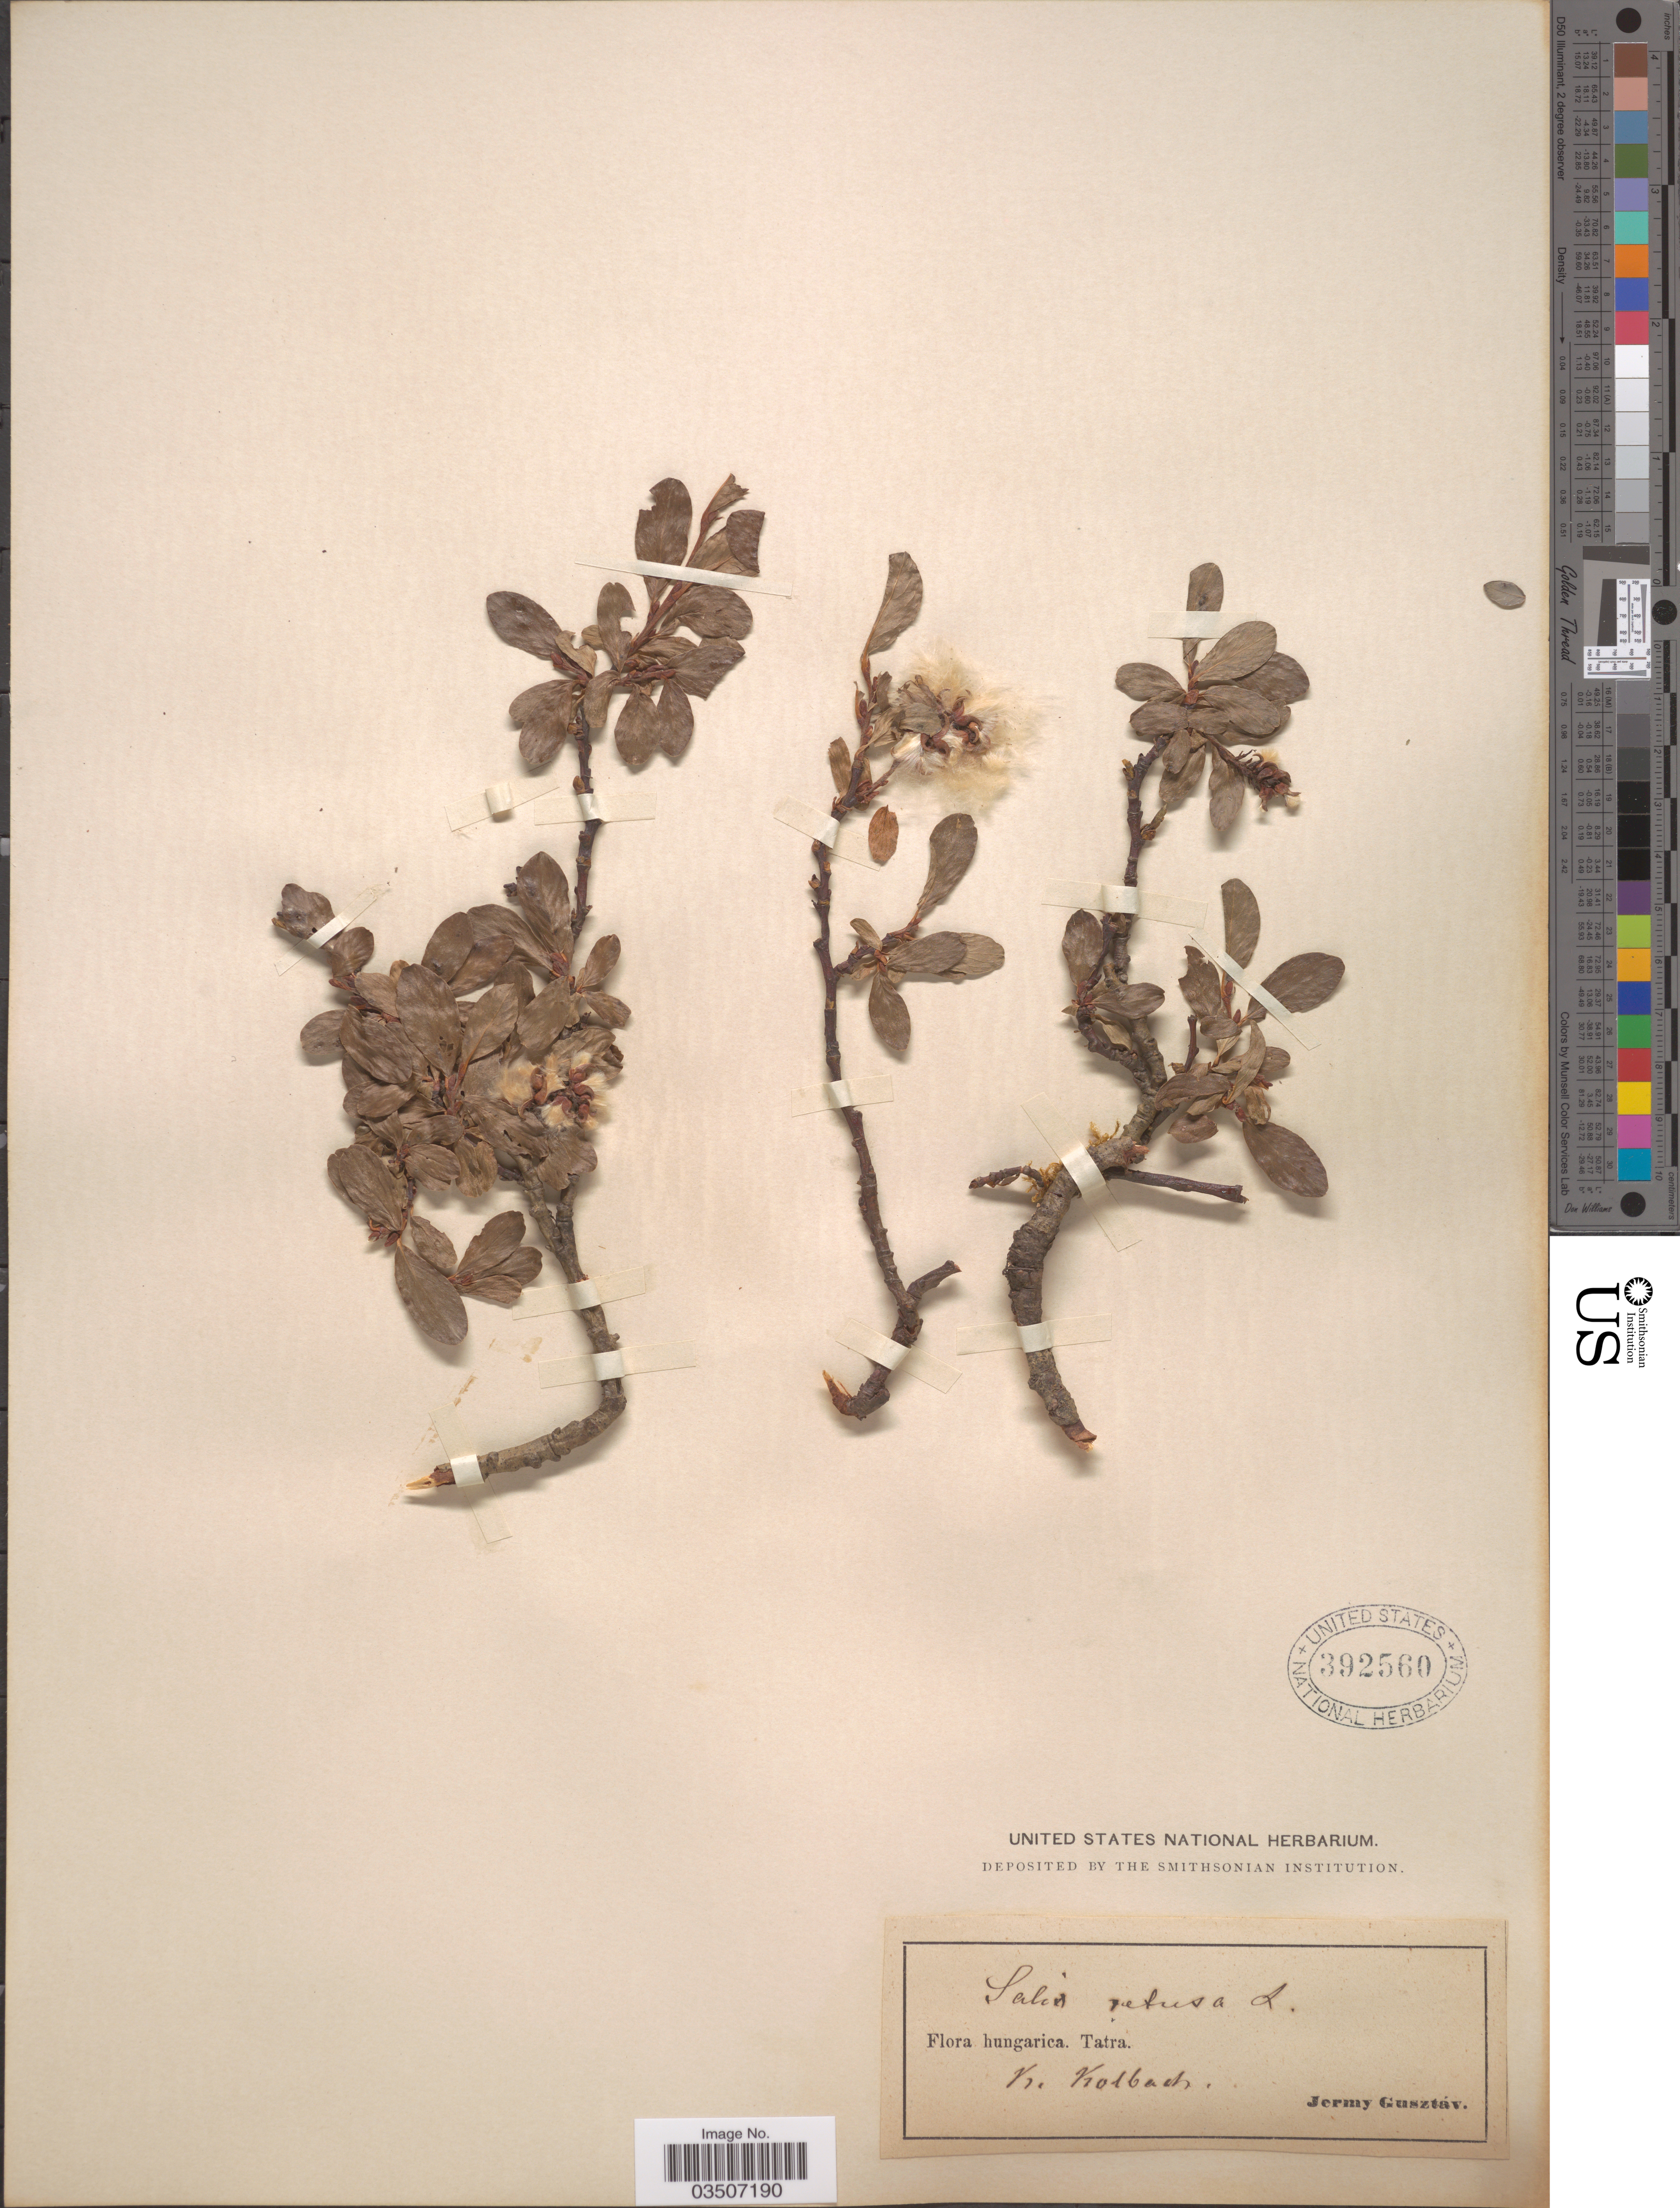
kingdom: Plantae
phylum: Tracheophyta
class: Magnoliopsida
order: Malpighiales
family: Salicaceae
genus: Salix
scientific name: Salix retusa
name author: L.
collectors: J. Gusztav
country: Hungary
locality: Tatra. K [interpreted]. Kolbach.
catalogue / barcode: US 392560